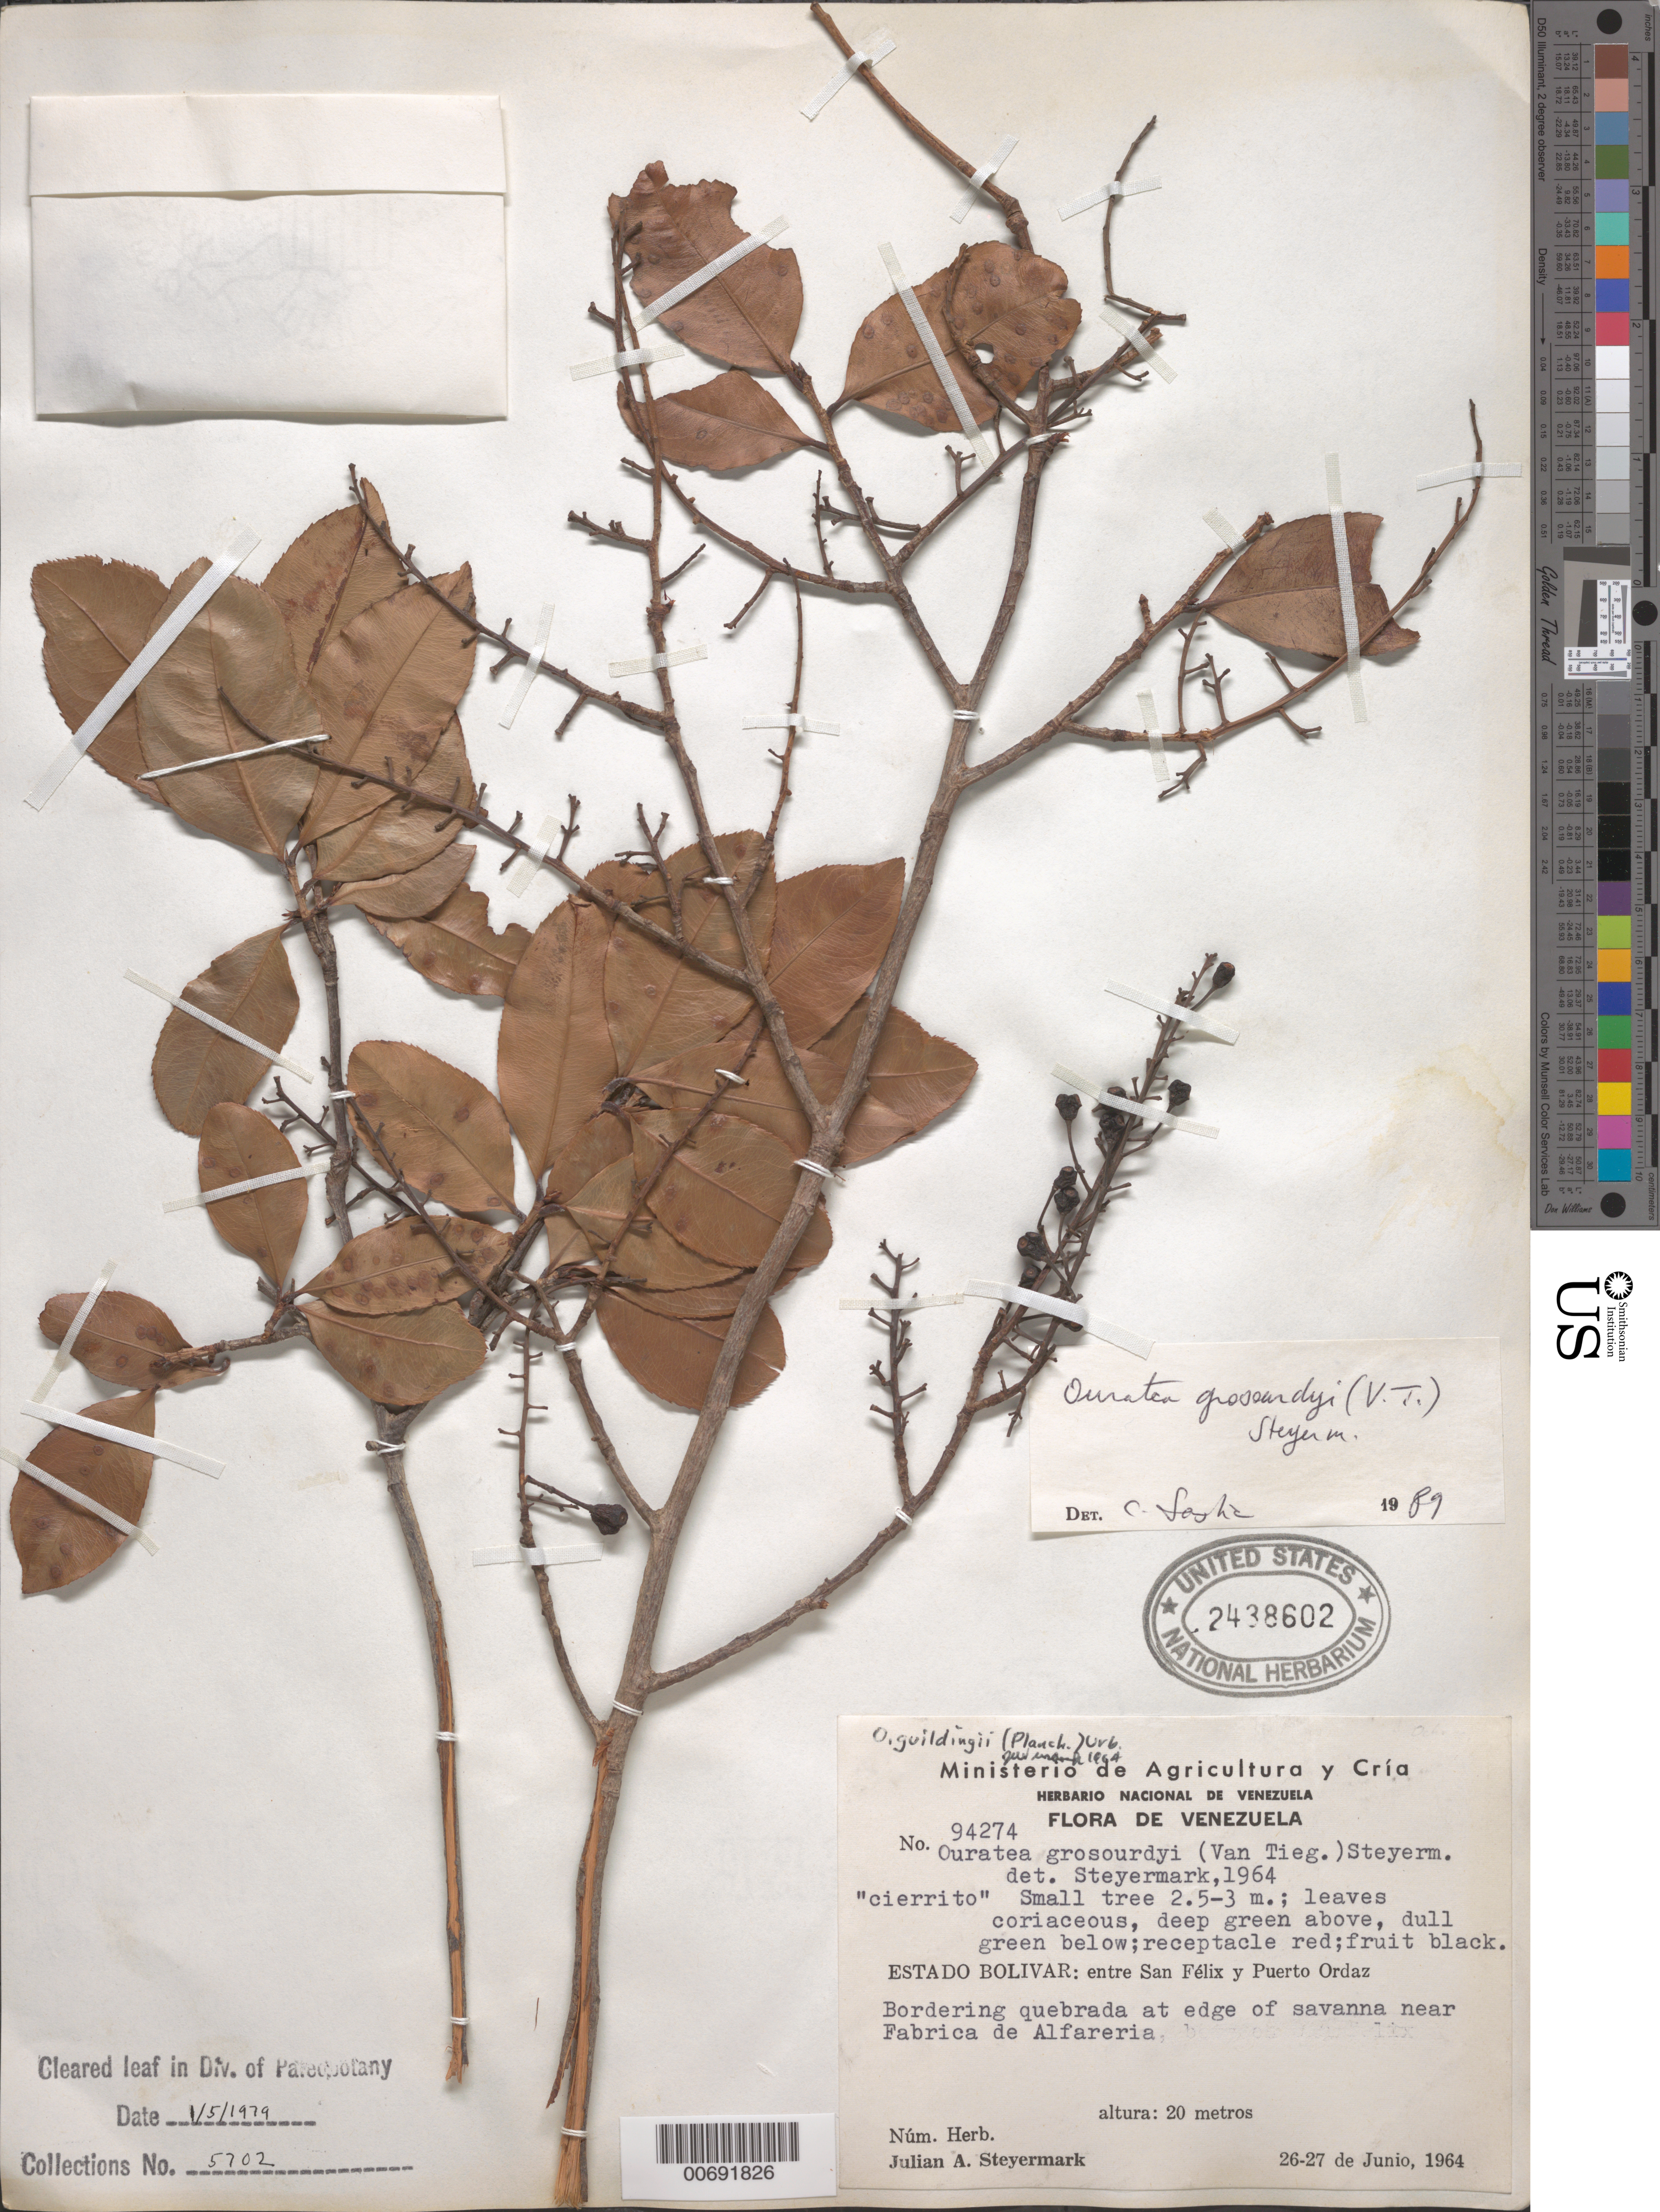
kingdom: Plantae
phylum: Tracheophyta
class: Magnoliopsida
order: Malpighiales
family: Ochnaceae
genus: Ouratea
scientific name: Ouratea grosourdyi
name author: (Tiegh.) Steyerm.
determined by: Sastre, C. H. L.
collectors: J. Steyermark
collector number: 94274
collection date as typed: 26-Jun-64 to 27-Jun-64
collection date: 1964-06-26/1964-06-27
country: Venezuela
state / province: Bolívar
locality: San Félix to Puerto Ordaz, near Fabrica de Alfareria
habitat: Quebrada at edge of savanna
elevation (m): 20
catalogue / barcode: US 2438602